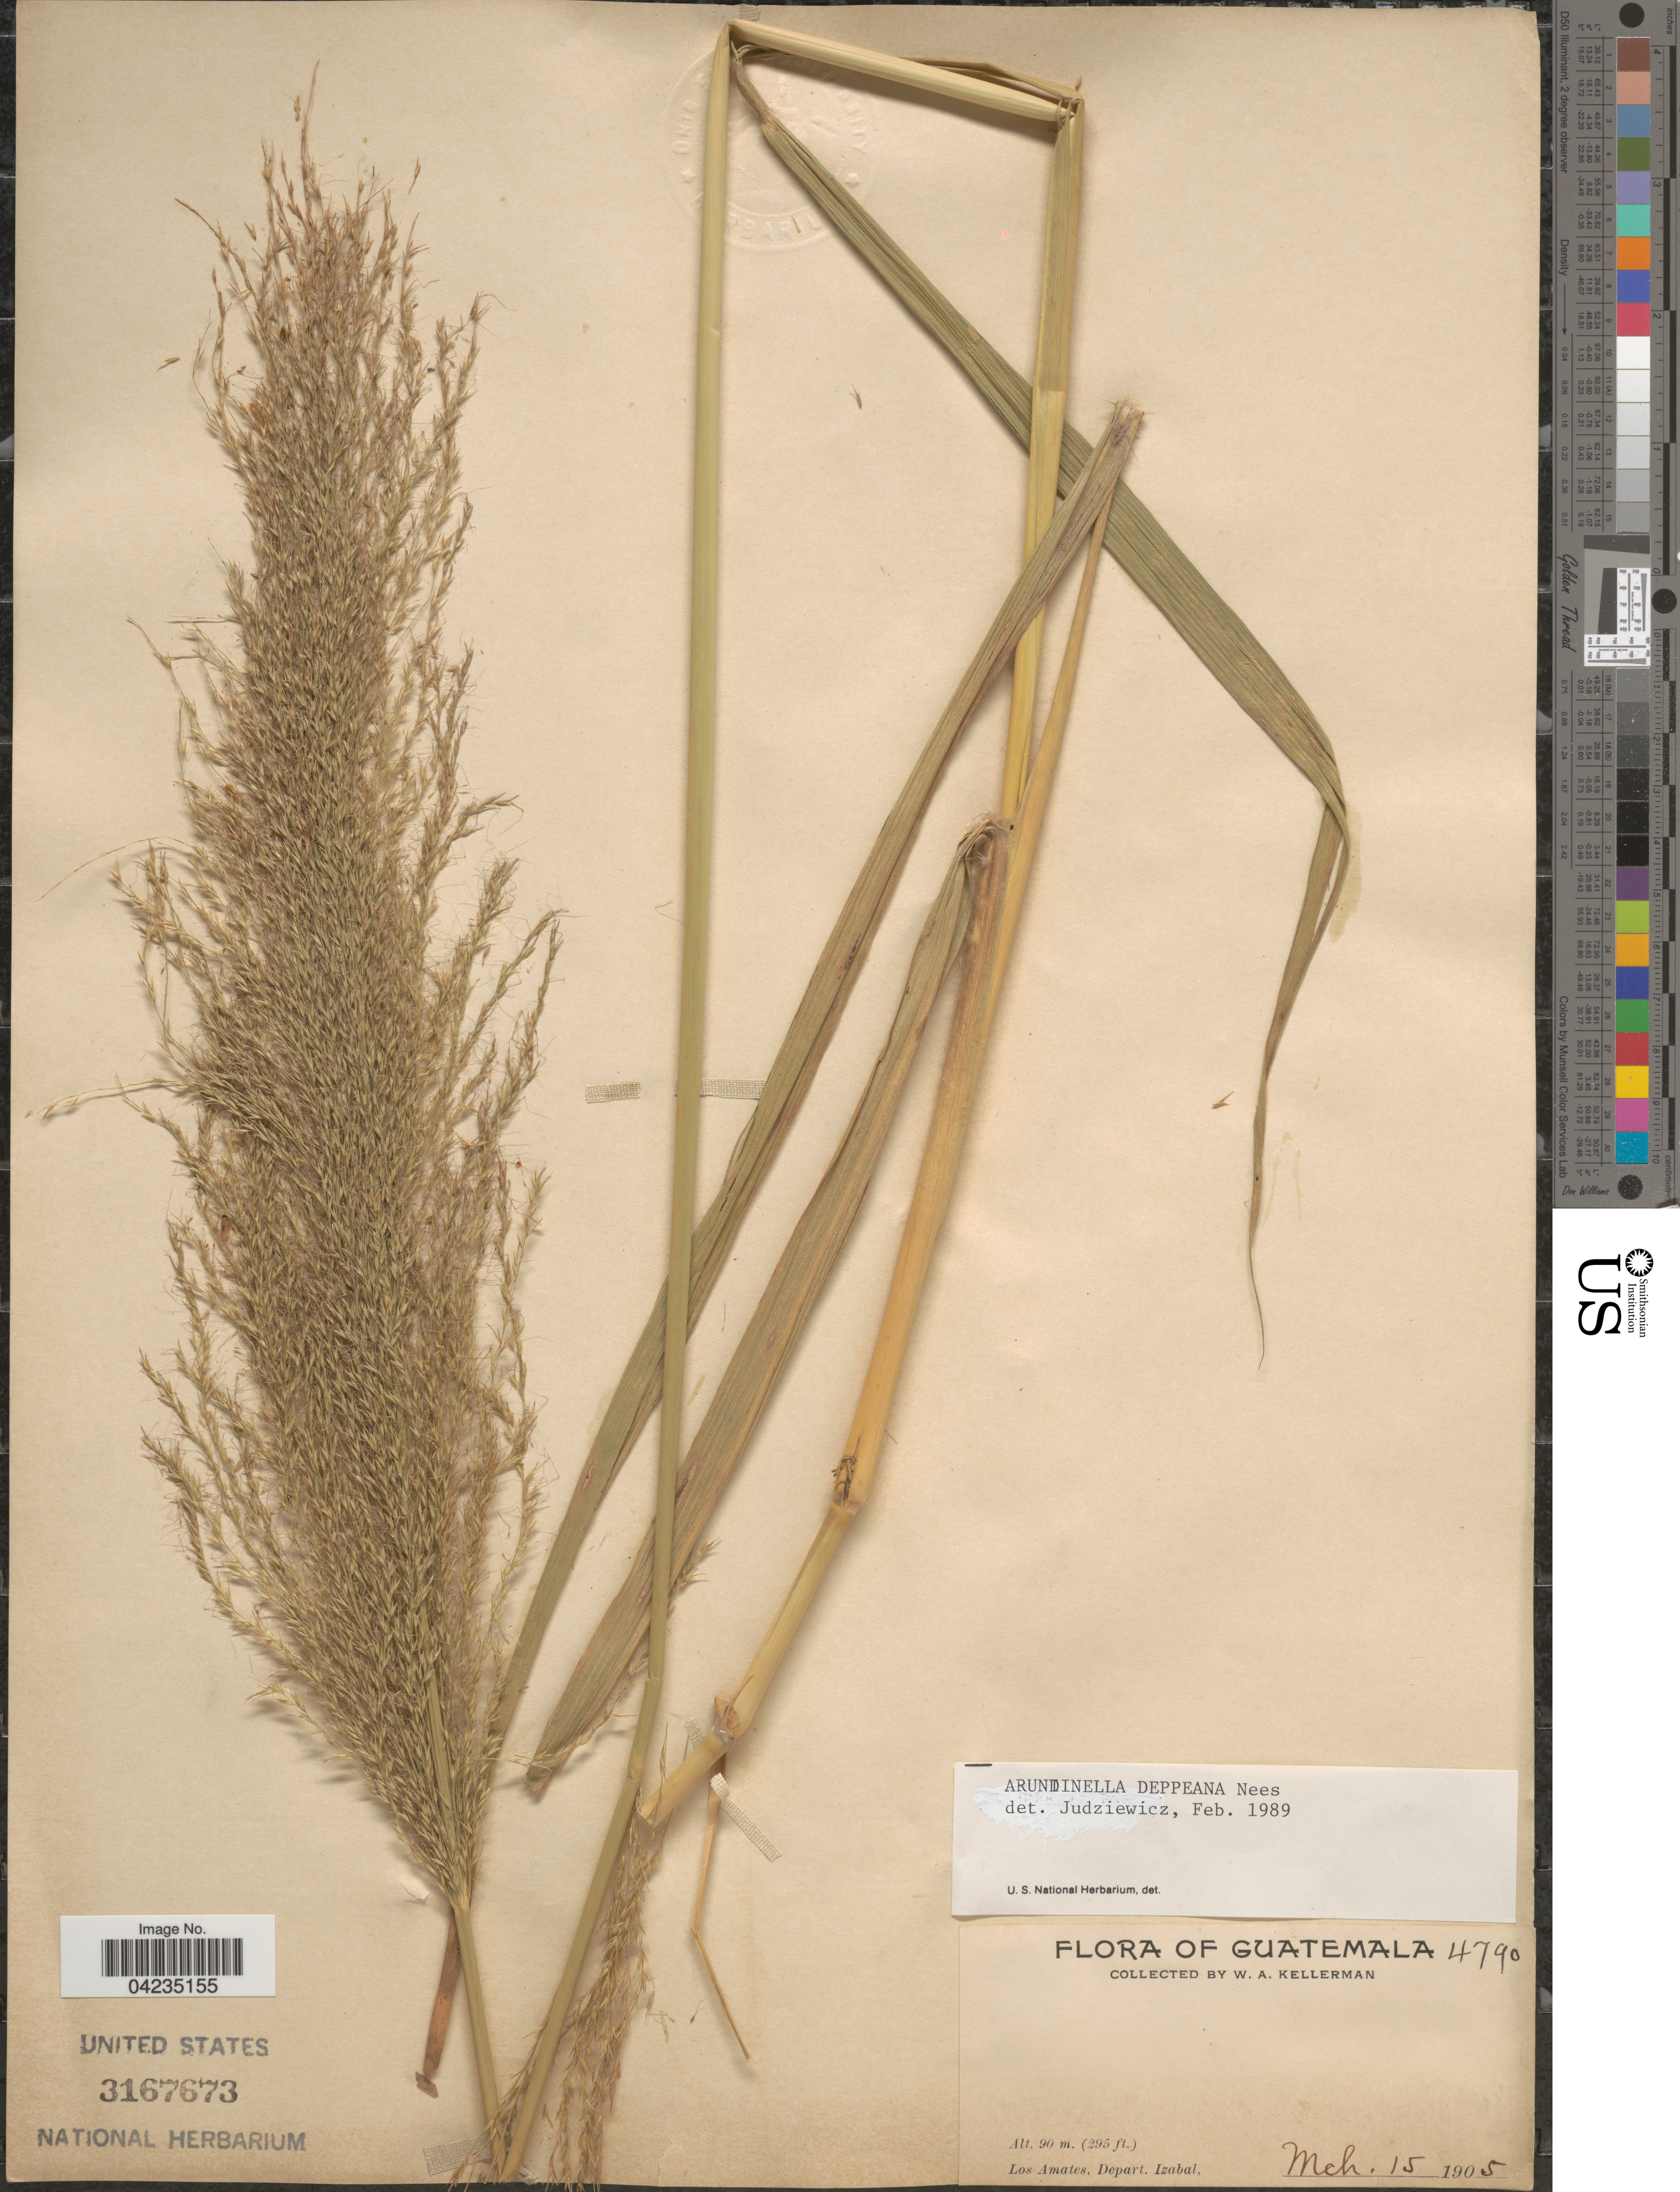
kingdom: Plantae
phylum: Tracheophyta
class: Liliopsida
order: Poales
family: Poaceae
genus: Arundinella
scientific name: Arundinella deppeana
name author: Nees ex Steud.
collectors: W. Kellerman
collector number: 4790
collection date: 1905-03-15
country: Guatemala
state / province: Izabal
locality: Los Amates, Depart. Izabal.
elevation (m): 90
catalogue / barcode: US 3167673